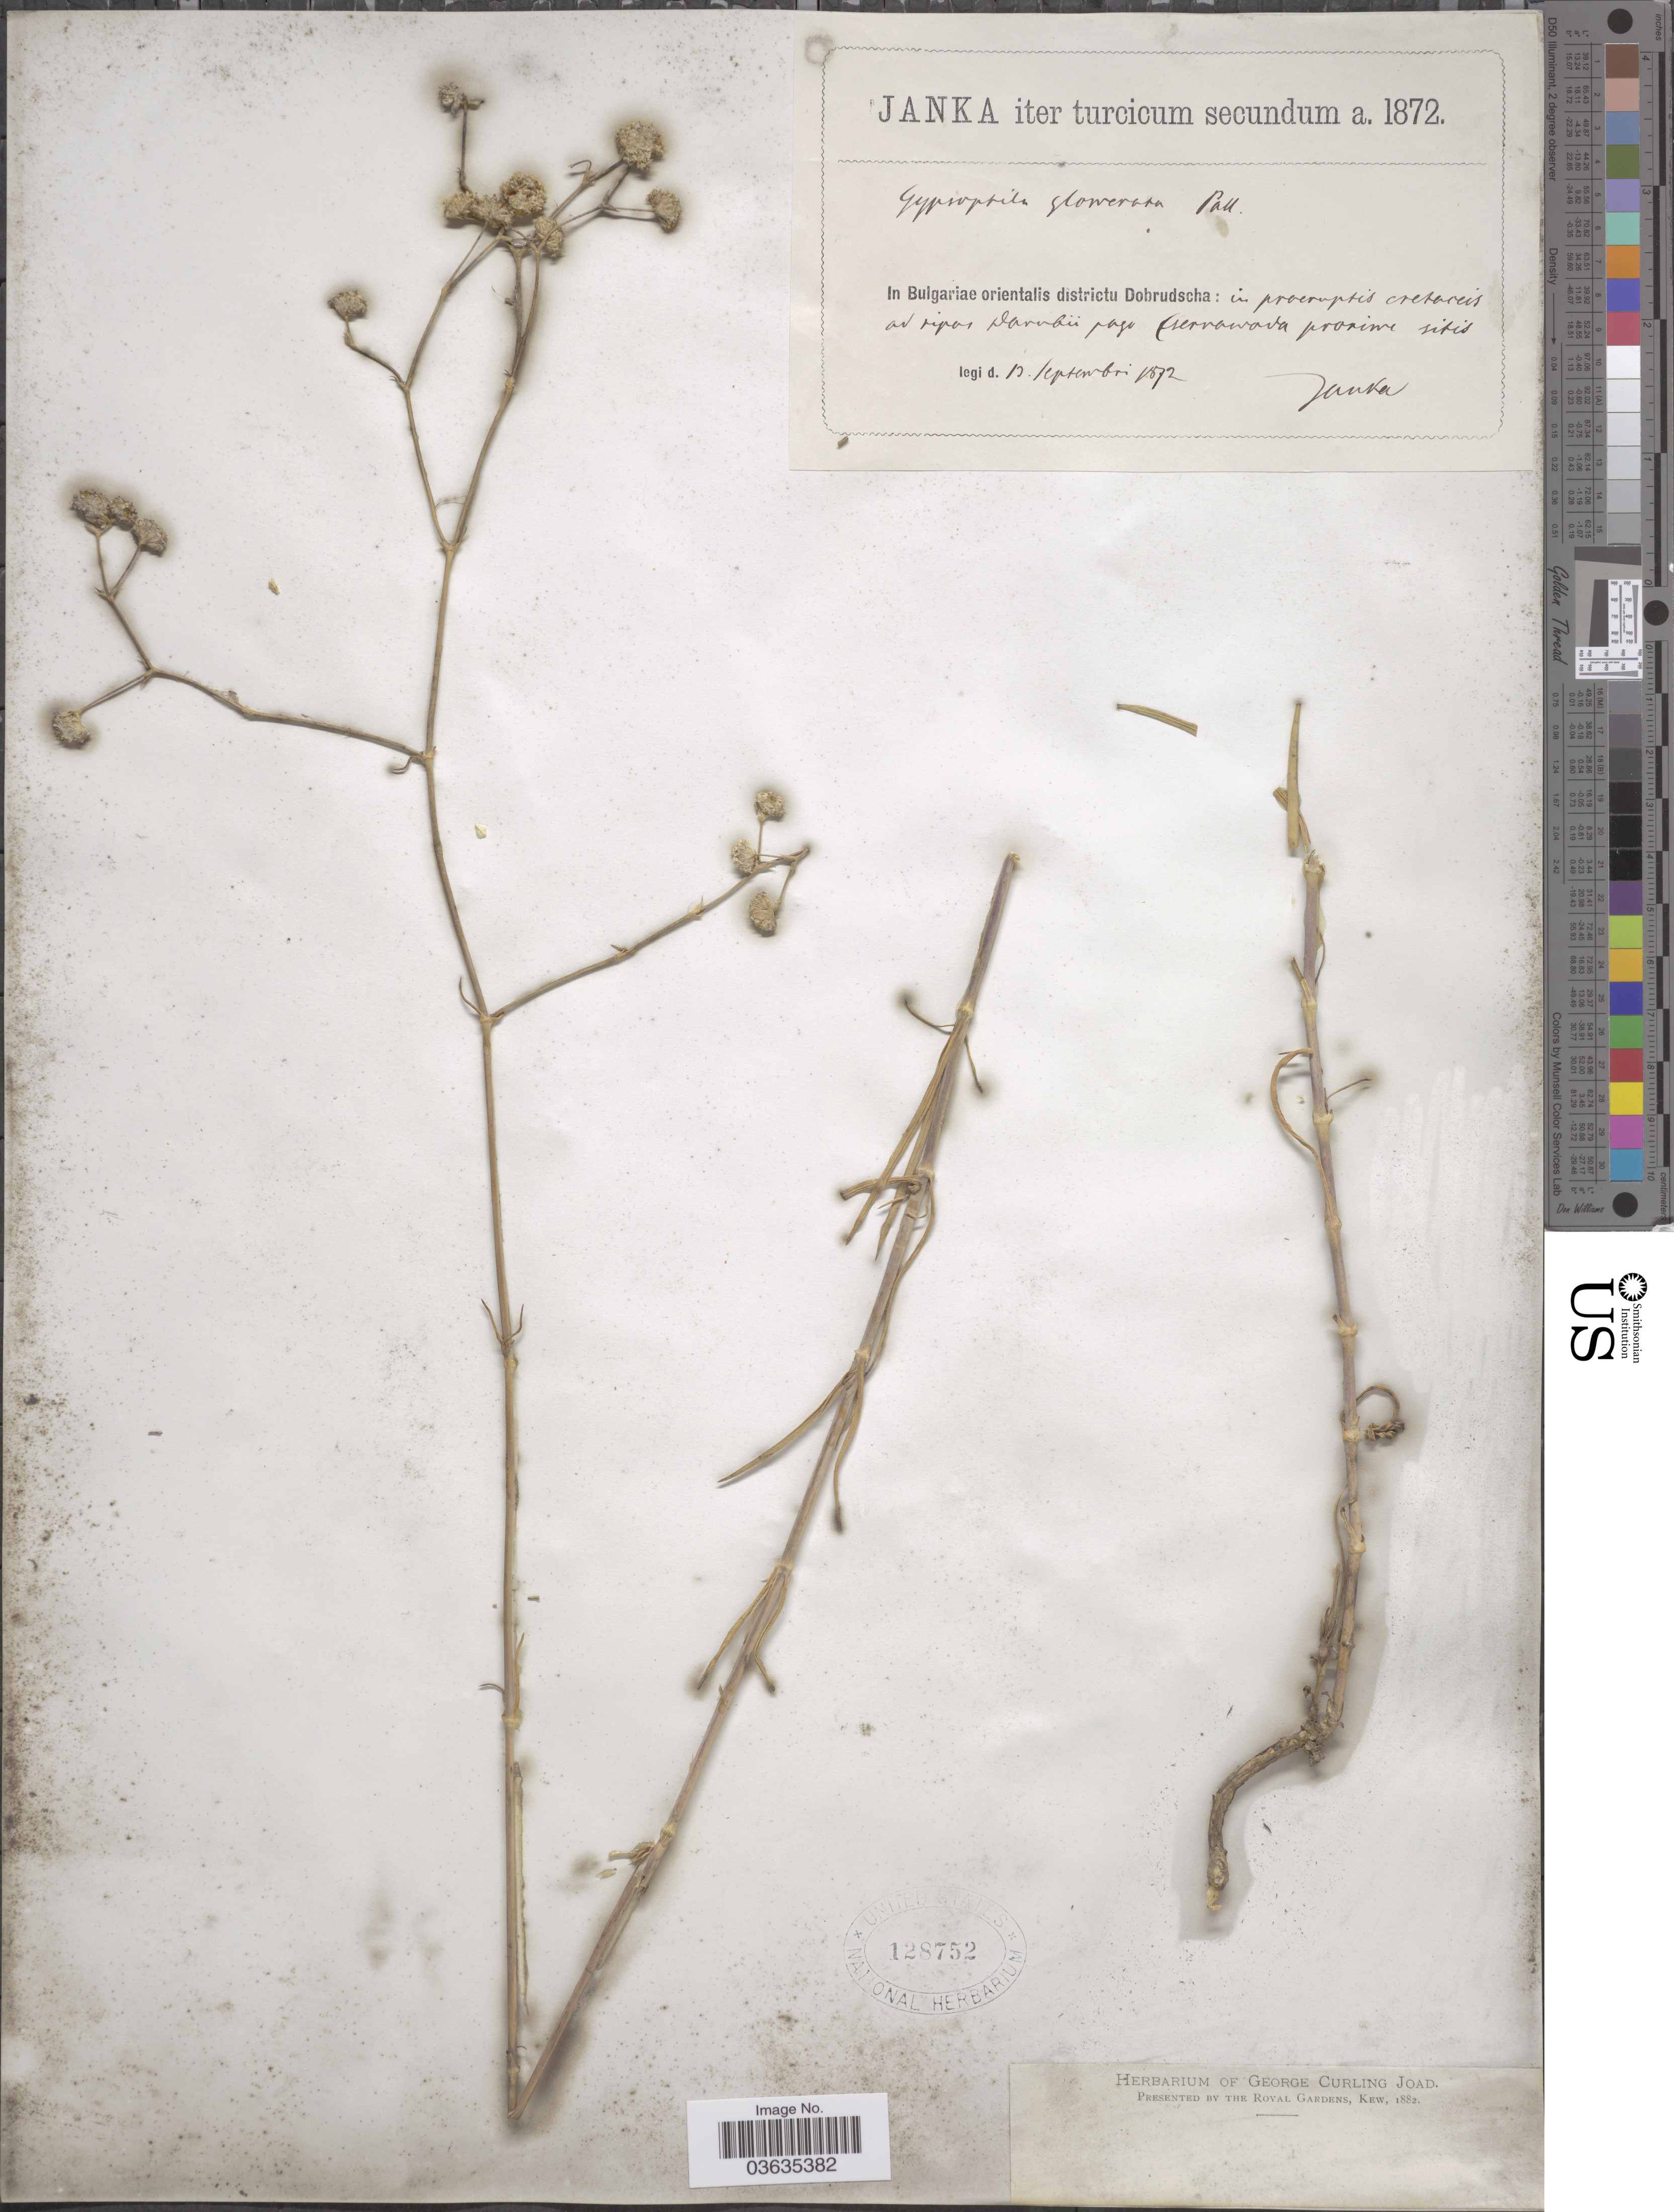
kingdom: Plantae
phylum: Tracheophyta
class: Magnoliopsida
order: Caryophyllales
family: Caryophyllaceae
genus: Gypsophila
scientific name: Gypsophila glomerata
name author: Pall. ex Adams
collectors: V. Janka von Bulcs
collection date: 1872-09-13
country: Bulgaria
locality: In Bulgariae orientalis districtu Dobrudscha: ad ripas Danubii pago [illegible text] Proxime sitis.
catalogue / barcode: US 128752